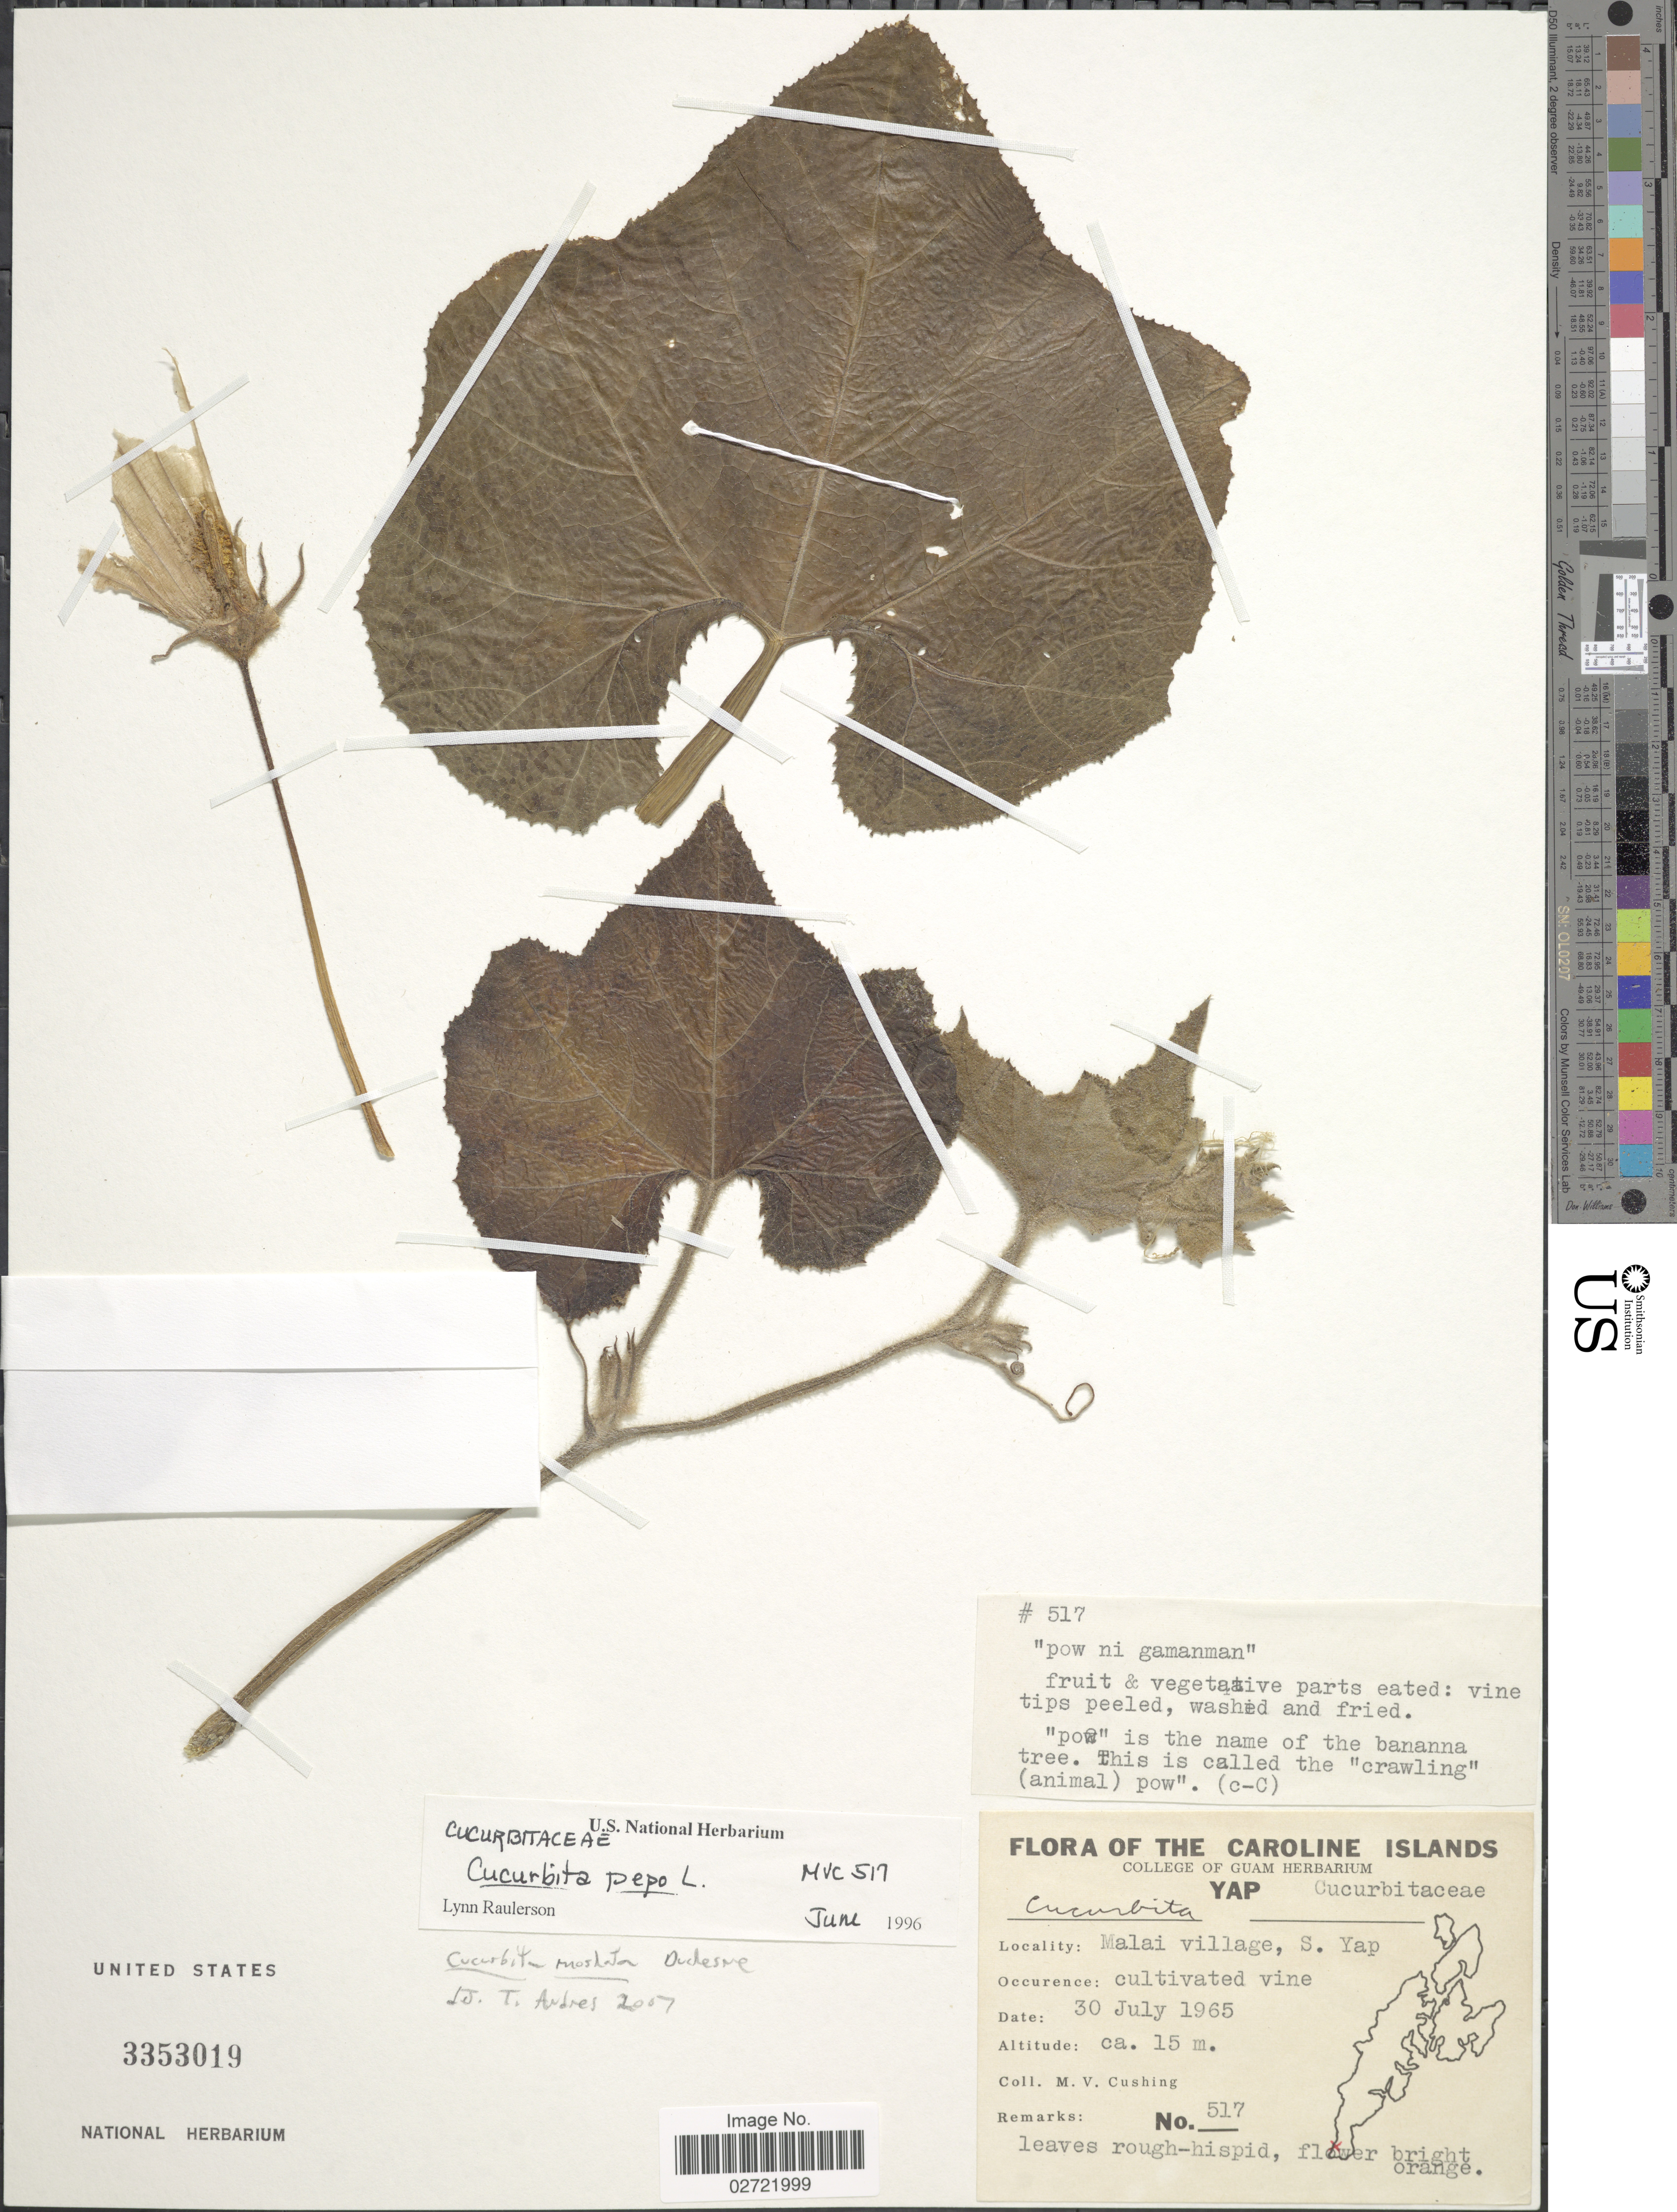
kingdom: Plantae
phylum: Tracheophyta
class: Magnoliopsida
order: Cucurbitales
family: Cucurbitaceae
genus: Cucurbita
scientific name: Cucurbita pepo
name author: L.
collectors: M. V. Cushing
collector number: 517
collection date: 1965-07-30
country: Micronesia, Federated States of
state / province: Yap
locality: The Caroline Islands, Malai village, S. Yap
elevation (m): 15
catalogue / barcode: US 3353019